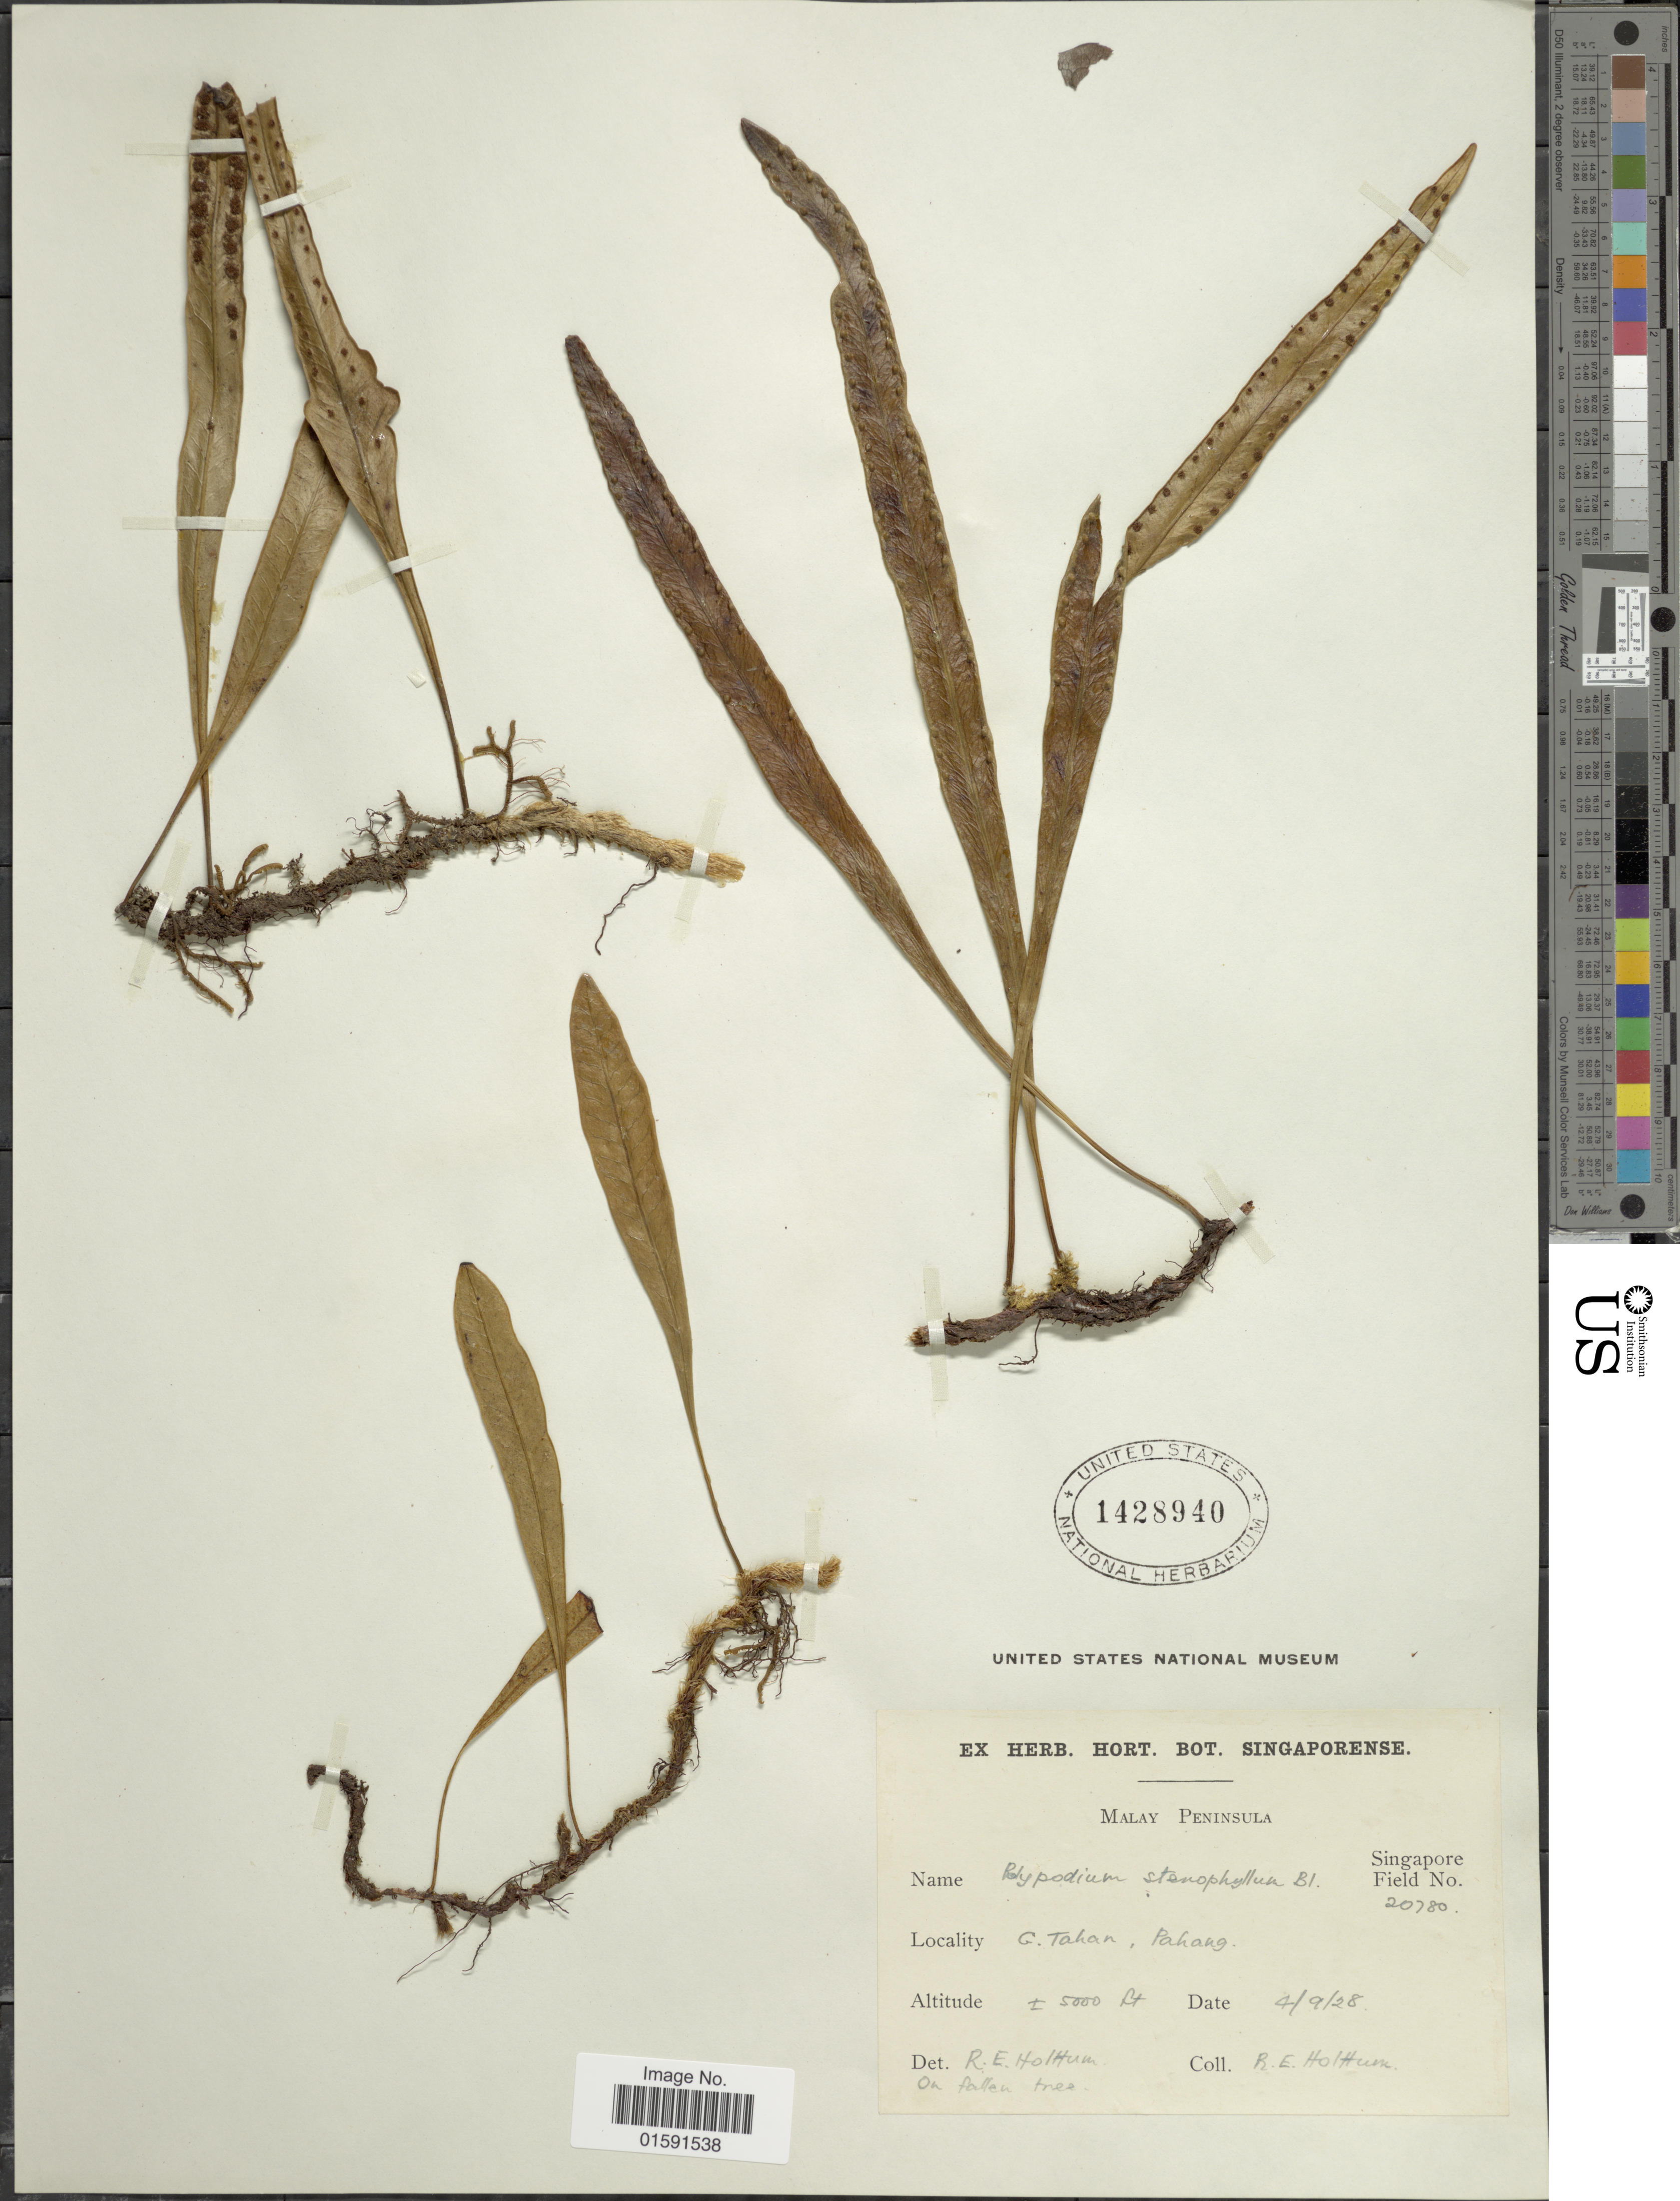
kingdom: Plantae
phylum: Tracheophyta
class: Polypodiopsida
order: Polypodiales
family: Polypodiaceae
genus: Selliguea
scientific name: Selliguea stenophylla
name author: (Blume)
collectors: R. E. Holttum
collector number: Singapore Field 20780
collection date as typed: Transcribed d/m/y: 4/9/28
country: Malaysia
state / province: Pahang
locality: Malay Peninsula. G. Tahan, Pahang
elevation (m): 1524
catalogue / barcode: US 1428940